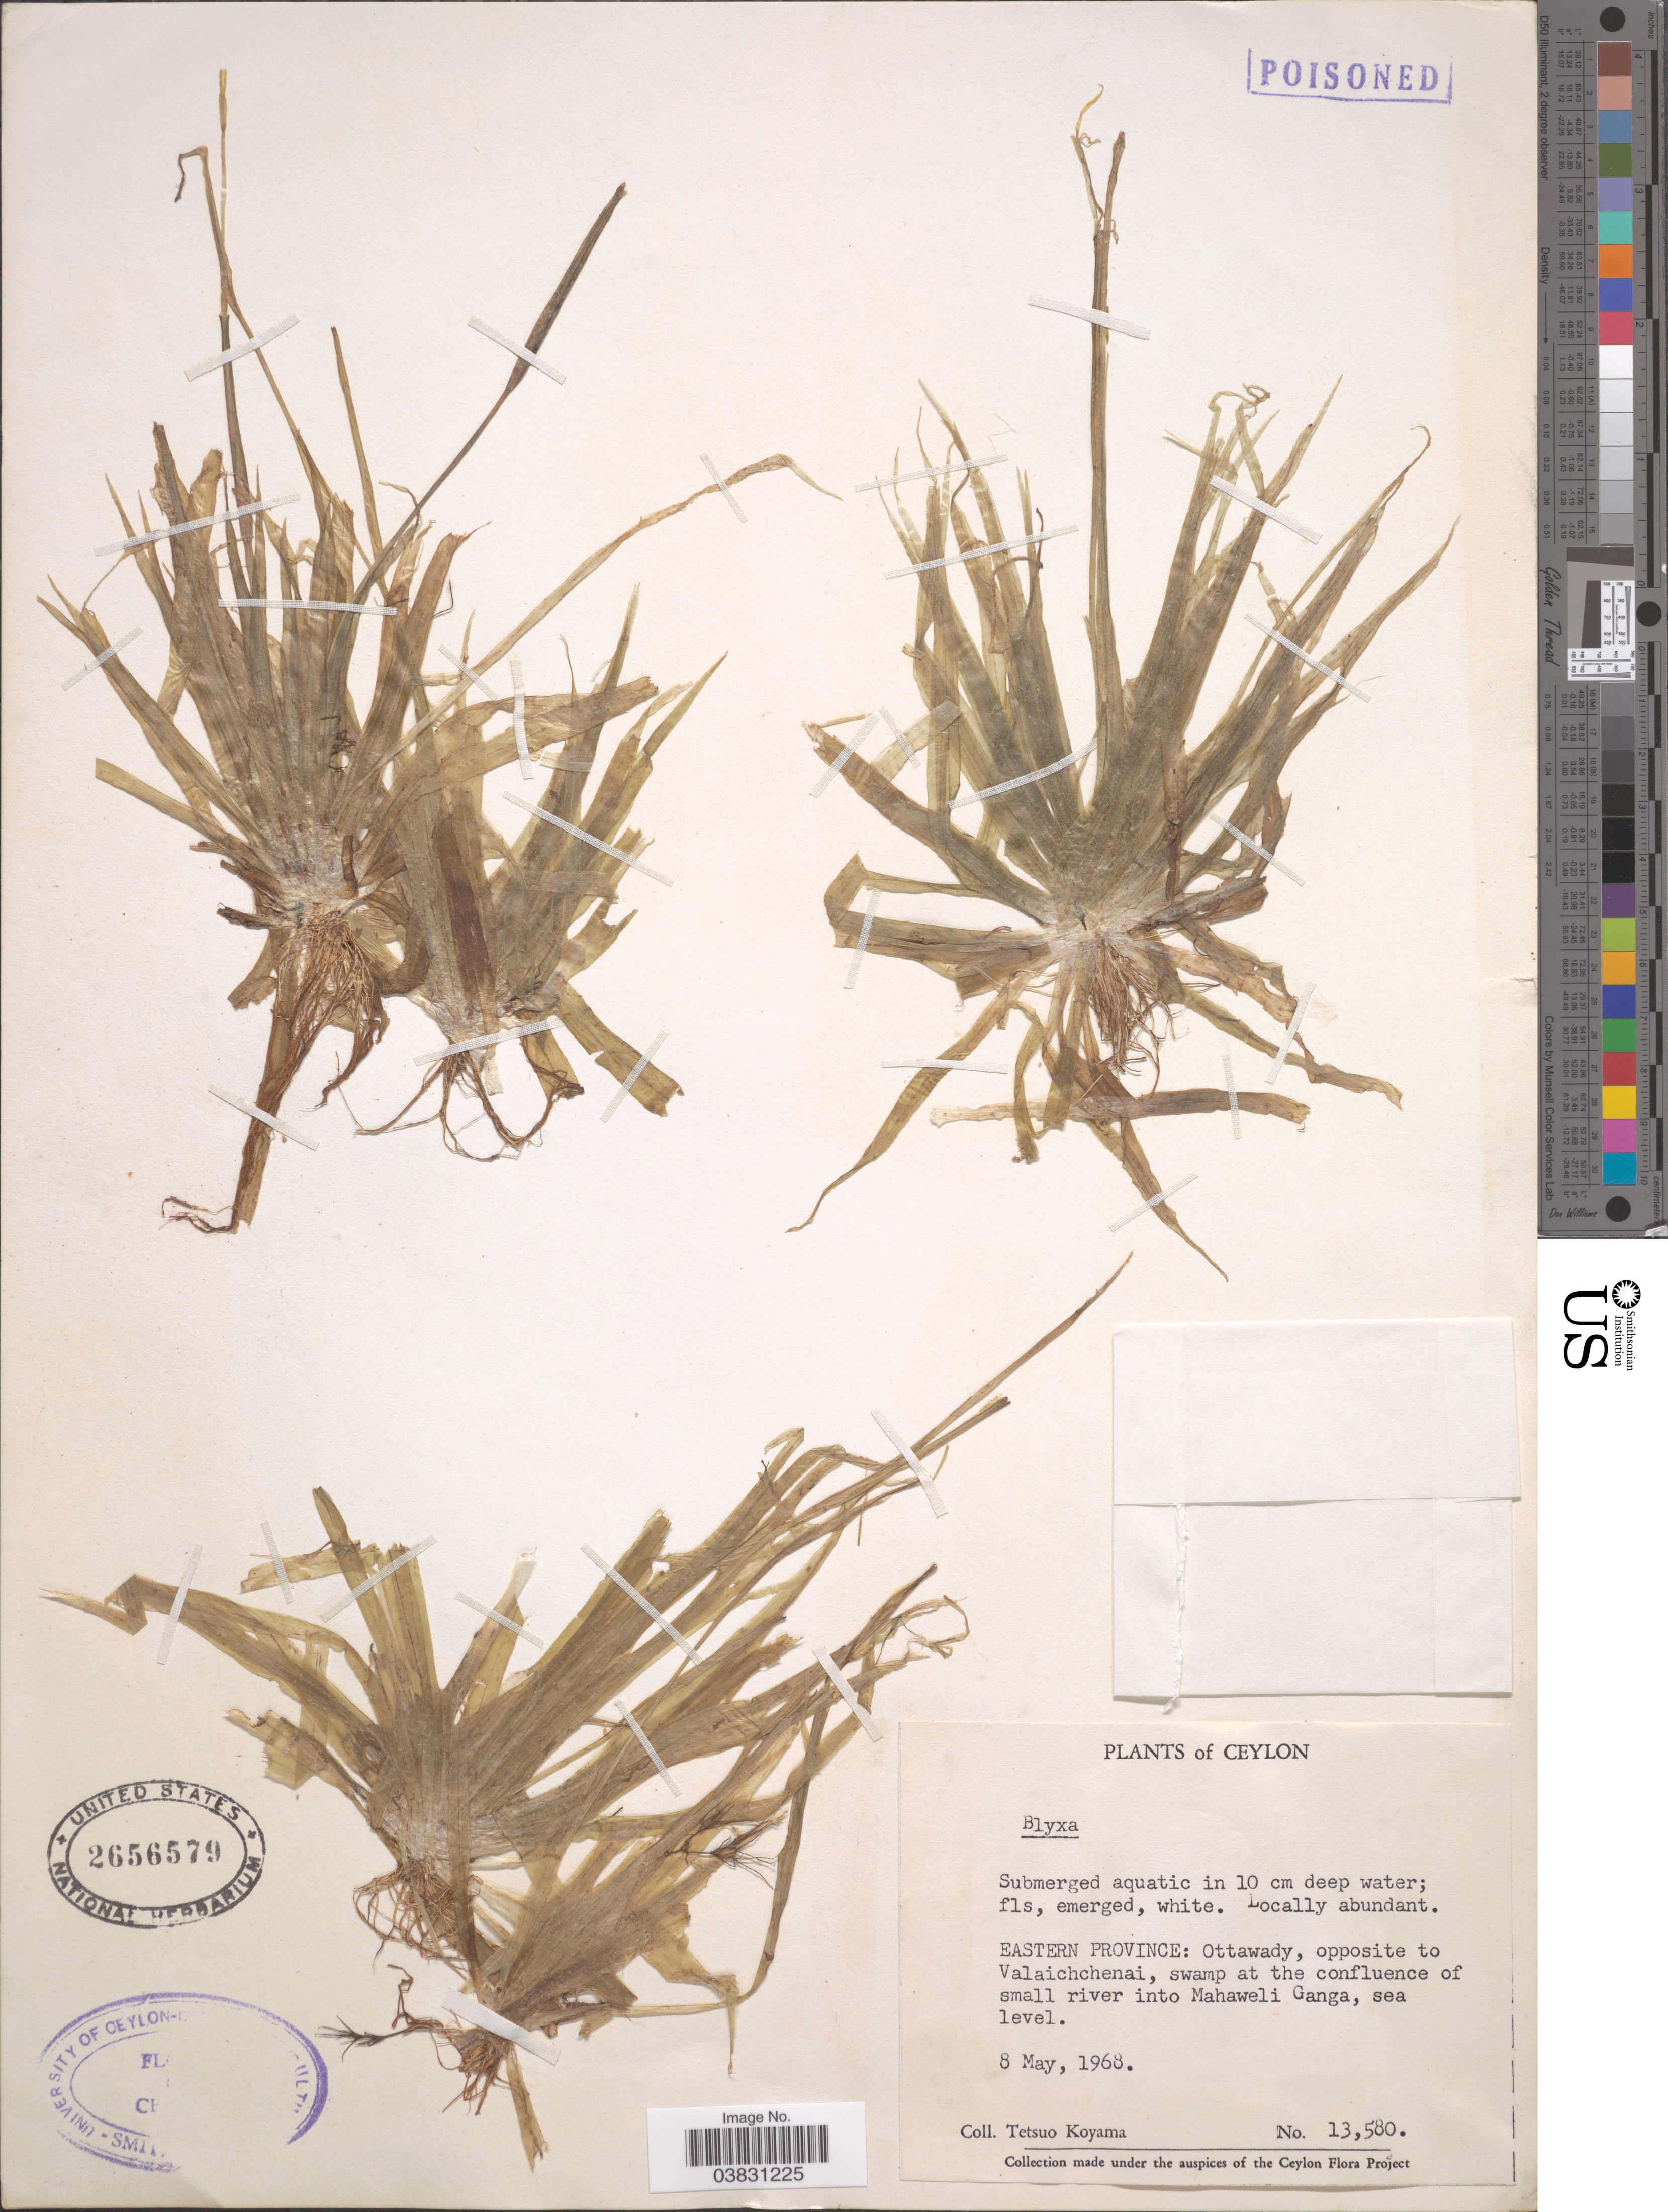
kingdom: Plantae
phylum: Tracheophyta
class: Liliopsida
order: Alismatales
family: Hydrocharitaceae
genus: Blyxa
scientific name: Blyxa sp.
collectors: T. Koyama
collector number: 13580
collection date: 1968-05-08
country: Sri Lanka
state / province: Eastern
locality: Ceylon. Ottawady, opposite to Valaichchenai, swamp at the confluence of small river into Mahaweli Ganga.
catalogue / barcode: US 2656579